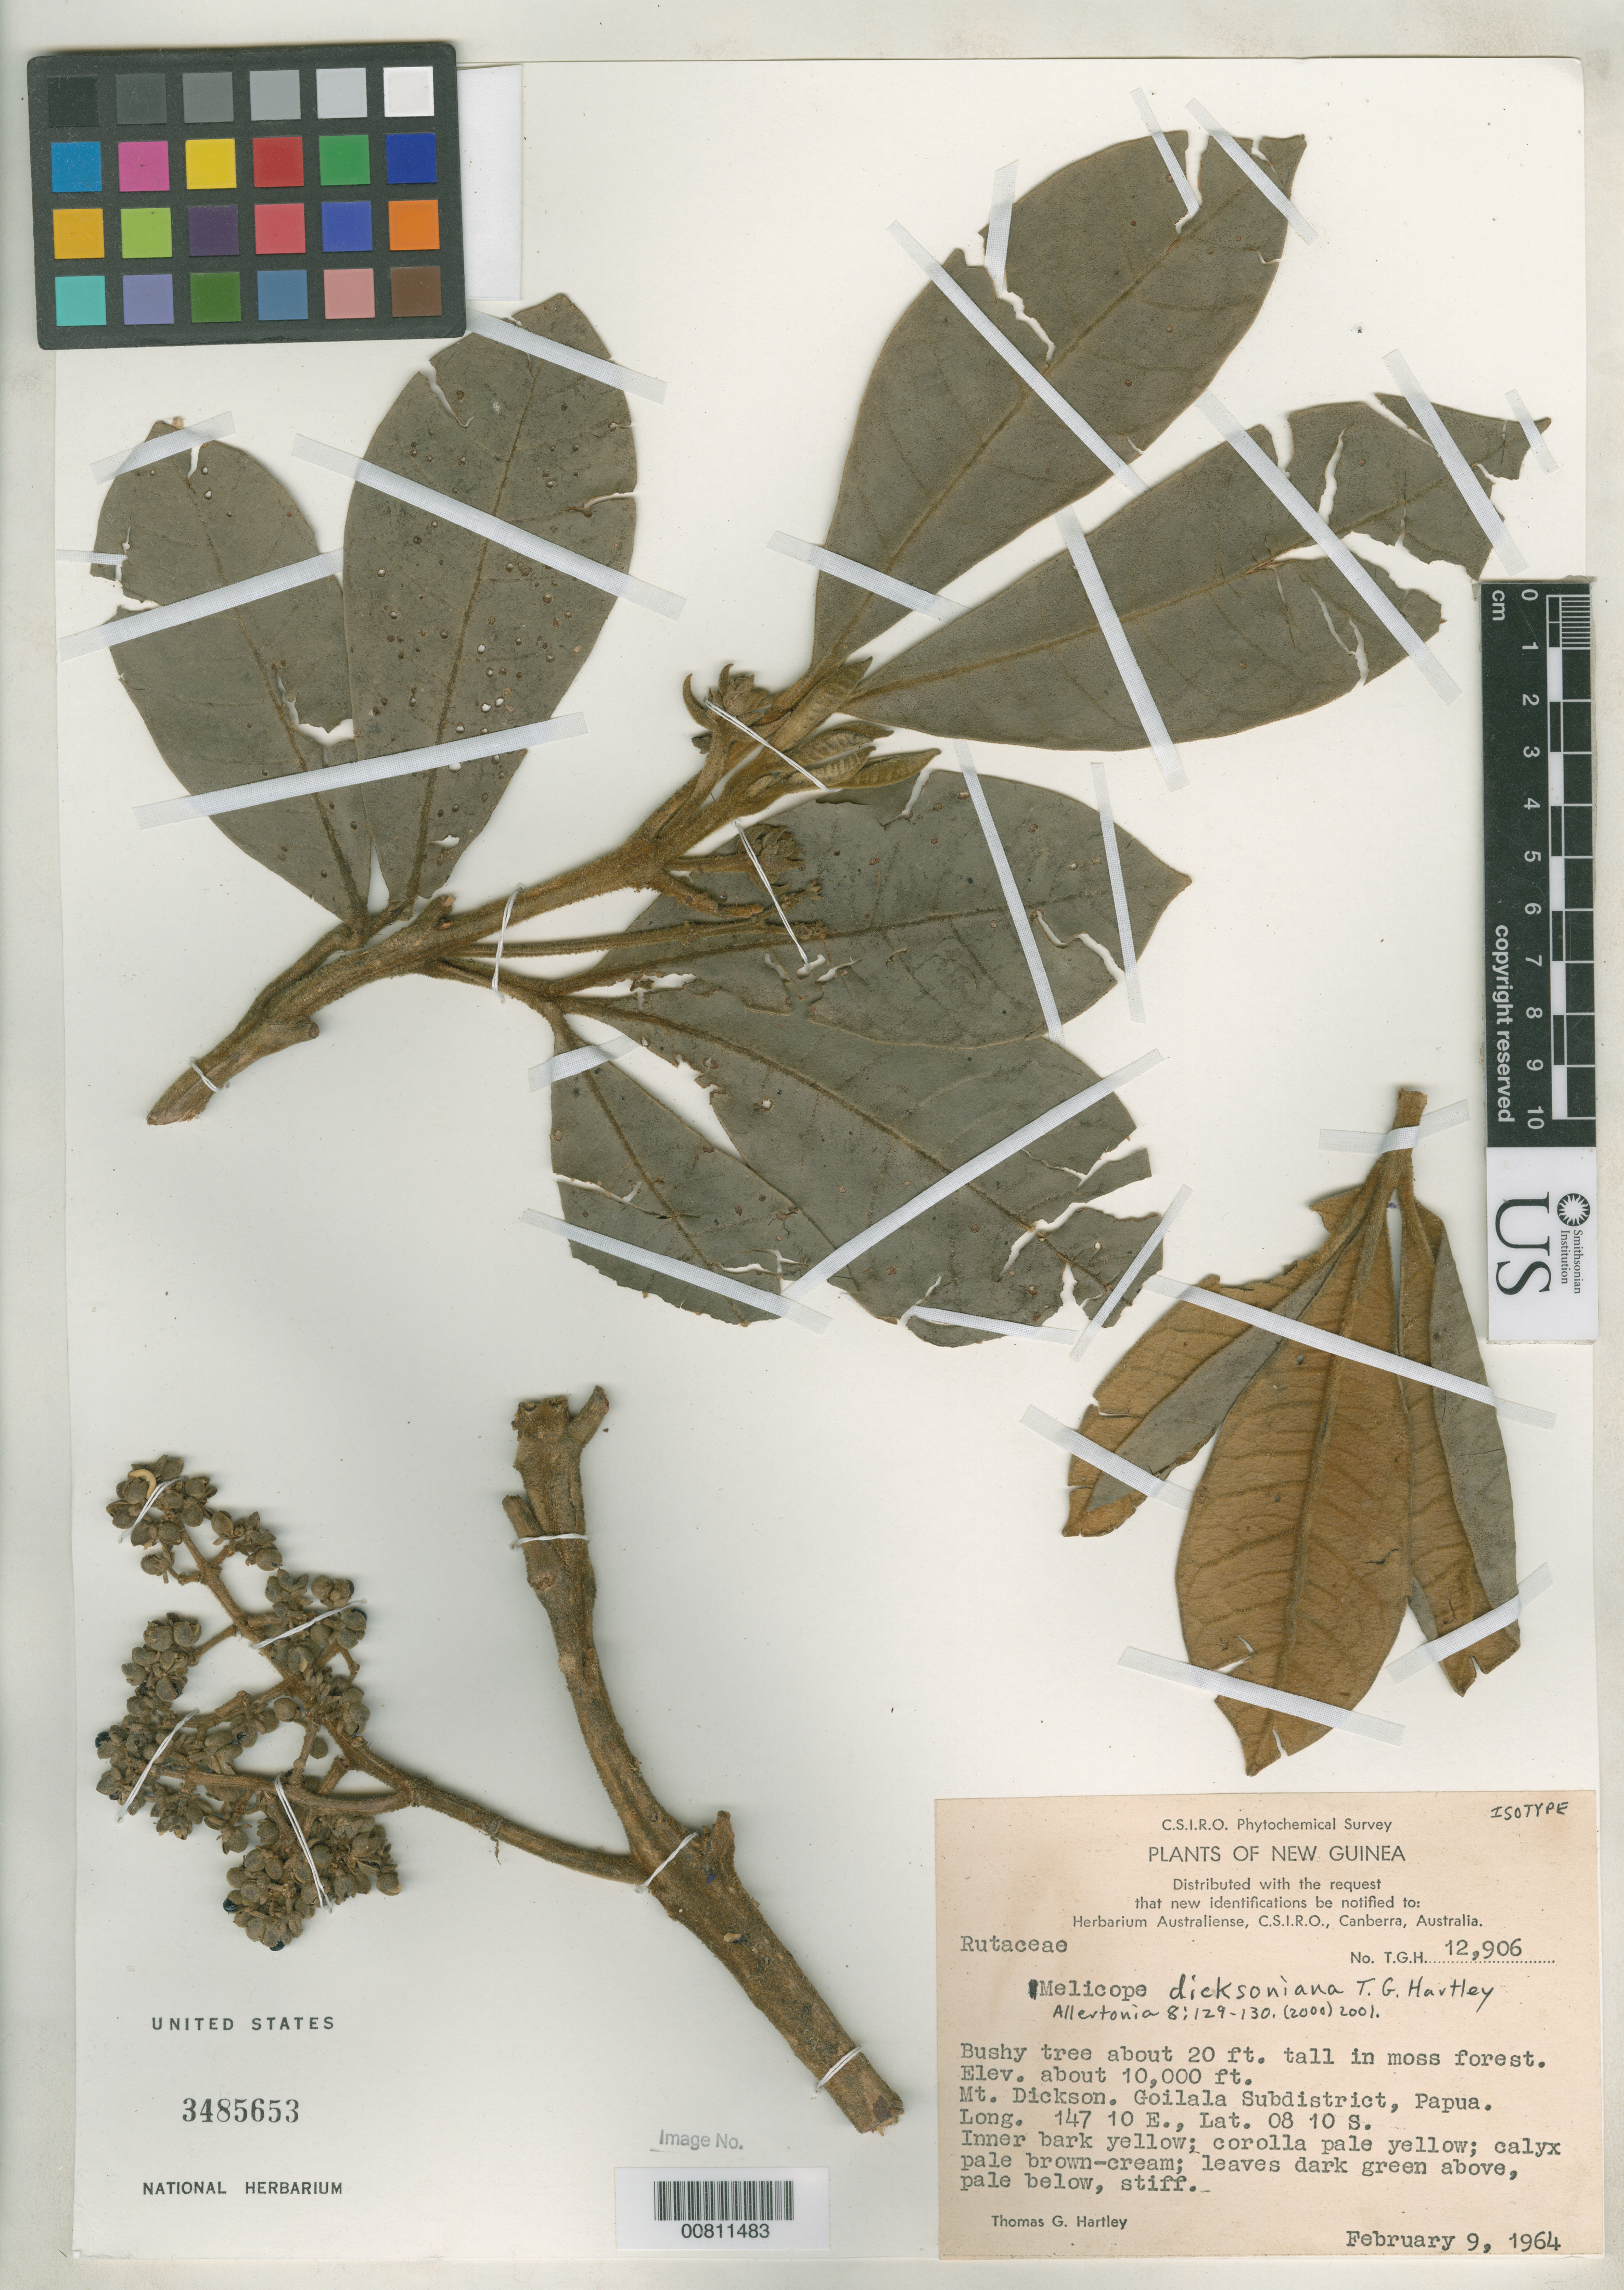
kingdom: Plantae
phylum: Tracheophyta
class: Magnoliopsida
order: Sapindales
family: Rutaceae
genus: Melicope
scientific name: Melicope dicksoniana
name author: T.G. Hartley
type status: Isotype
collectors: T. G. Hartley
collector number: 12906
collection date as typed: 09 Feb 1964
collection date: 1964-02-09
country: Papua New Guinea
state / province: Central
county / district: Goilala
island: New Guinea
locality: Mt. Dickson. Goilala Subdistrict, Papua.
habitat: In moss forest.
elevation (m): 3048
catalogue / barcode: US 3485653